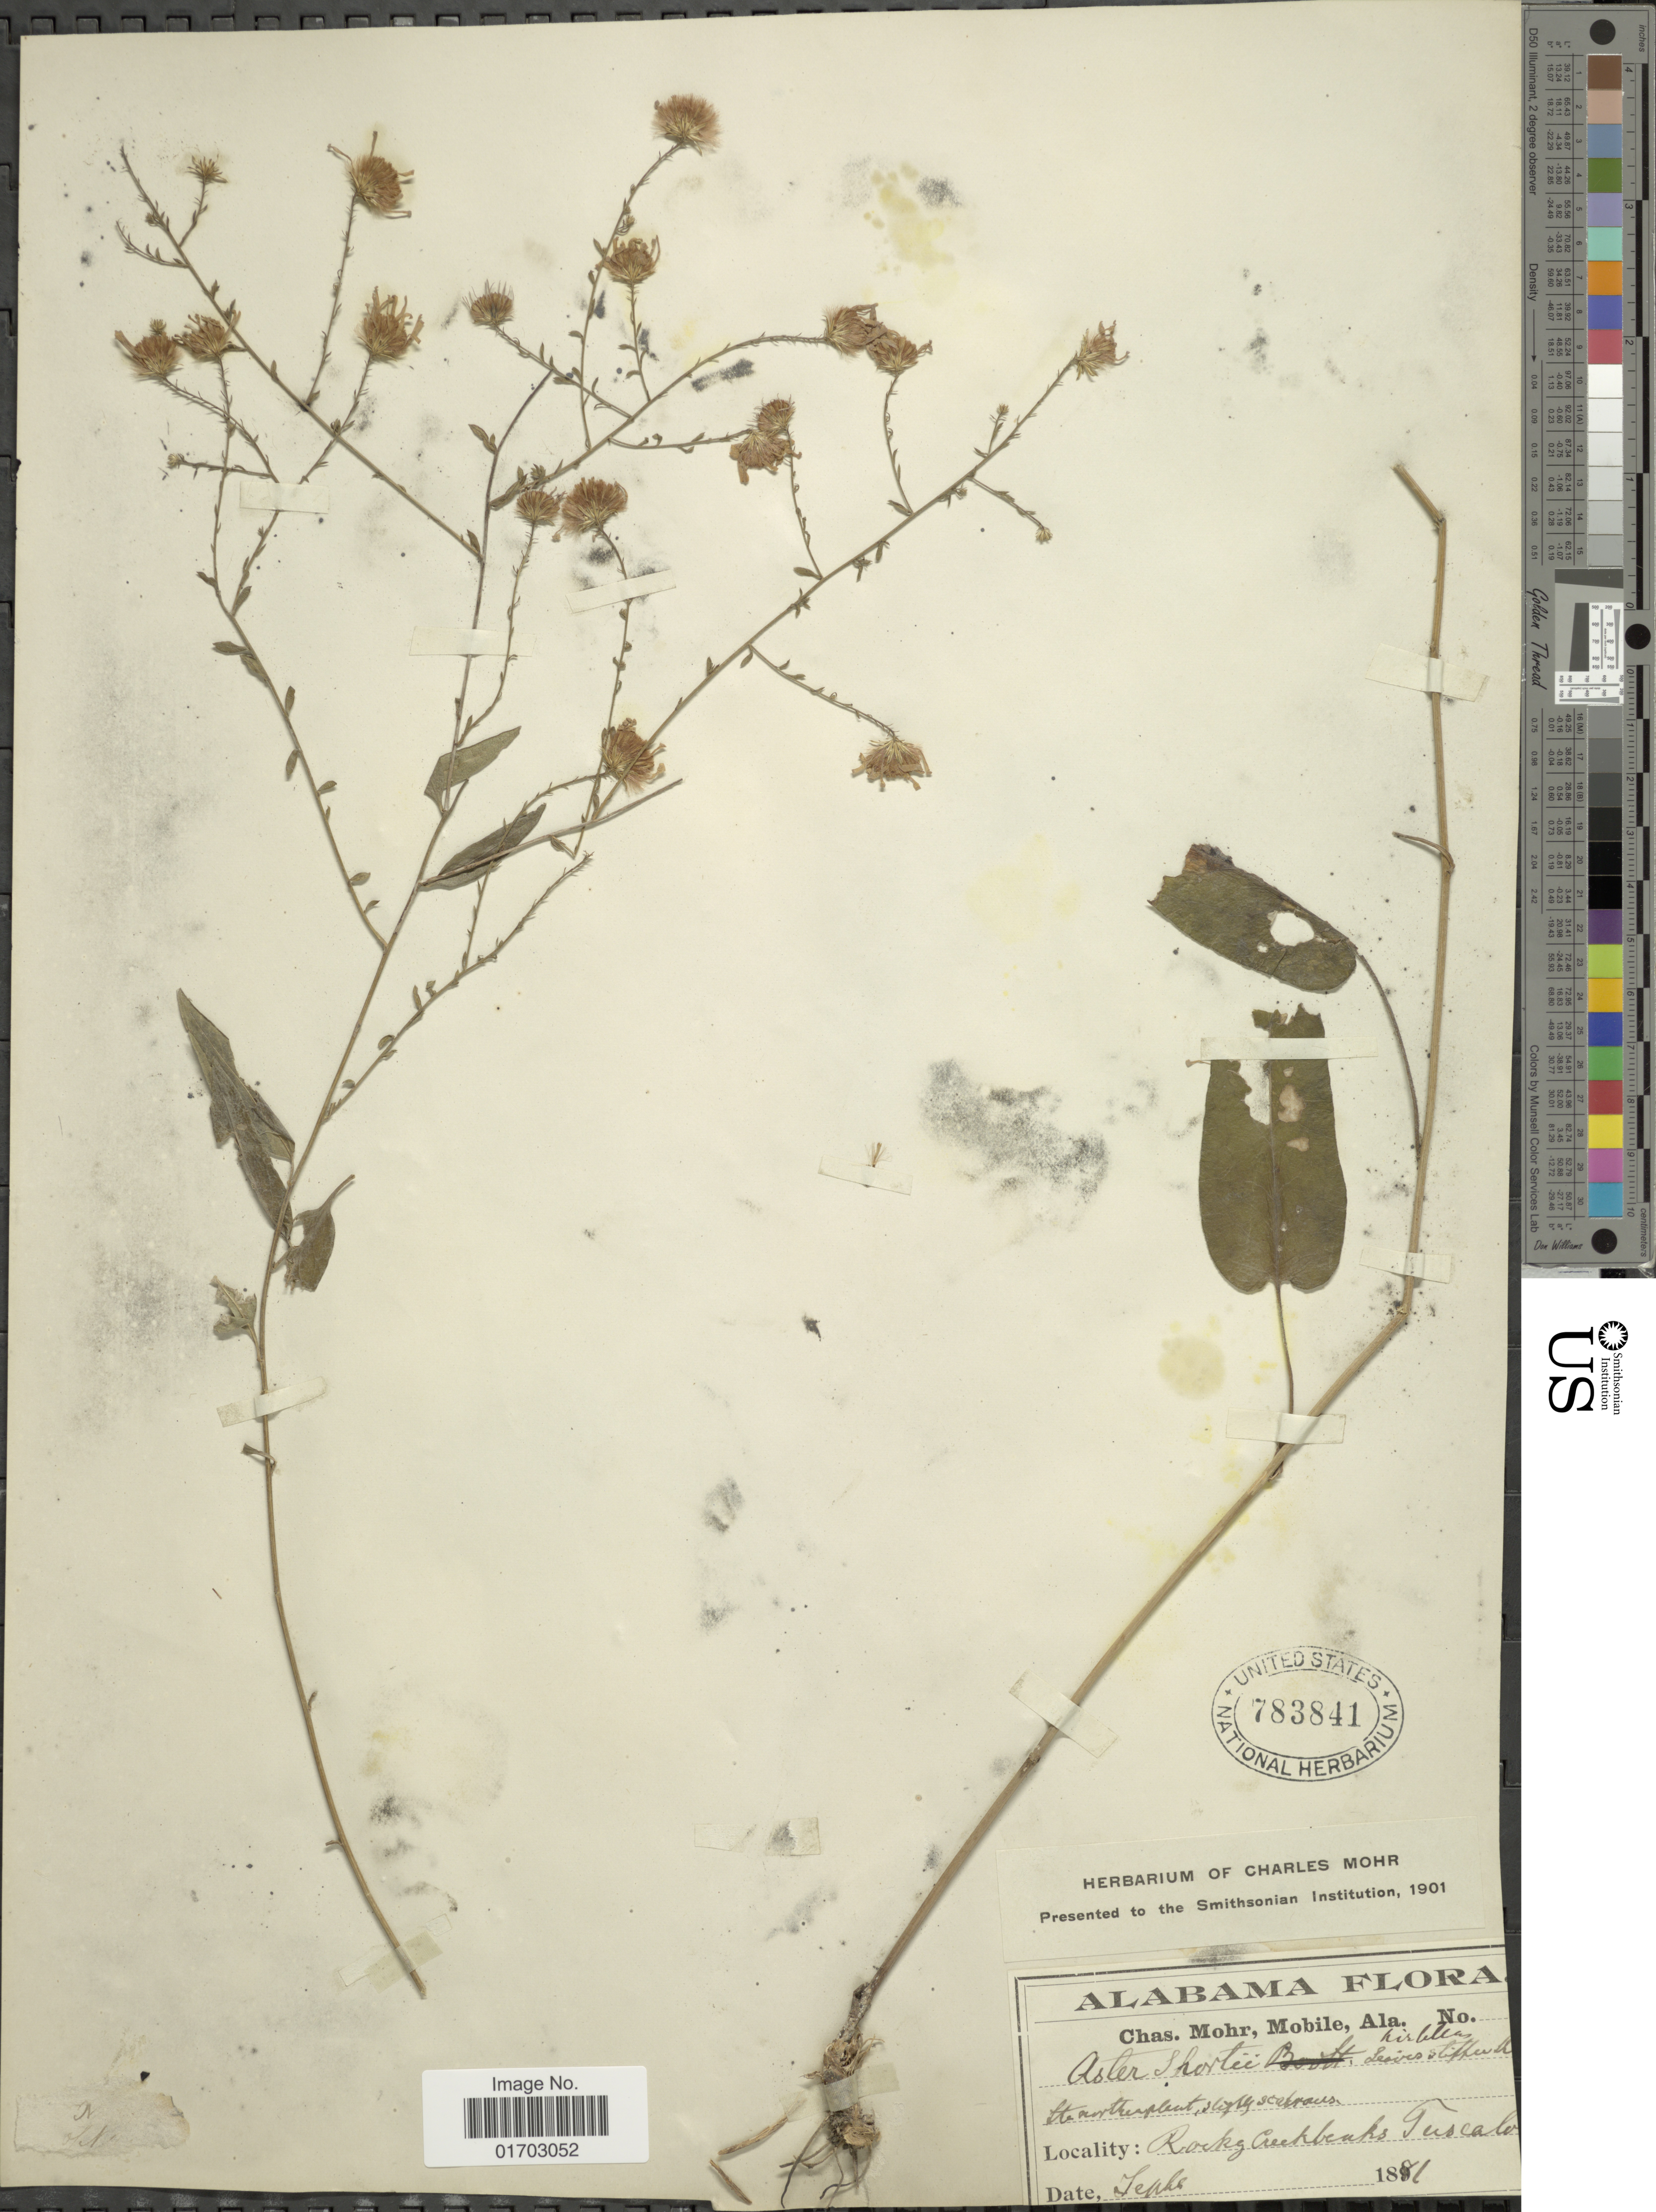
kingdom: Plantae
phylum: Tracheophyta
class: Magnoliopsida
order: Asterales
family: Asteraceae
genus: Symphyotrichum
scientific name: Symphyotrichum shortii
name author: (Lindl.) G.L. Nesom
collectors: C. T. Mohr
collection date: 1871-09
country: United States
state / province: Alabama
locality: Mobile., Rocky Creekbanks, Tuscale.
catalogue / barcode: US 783841